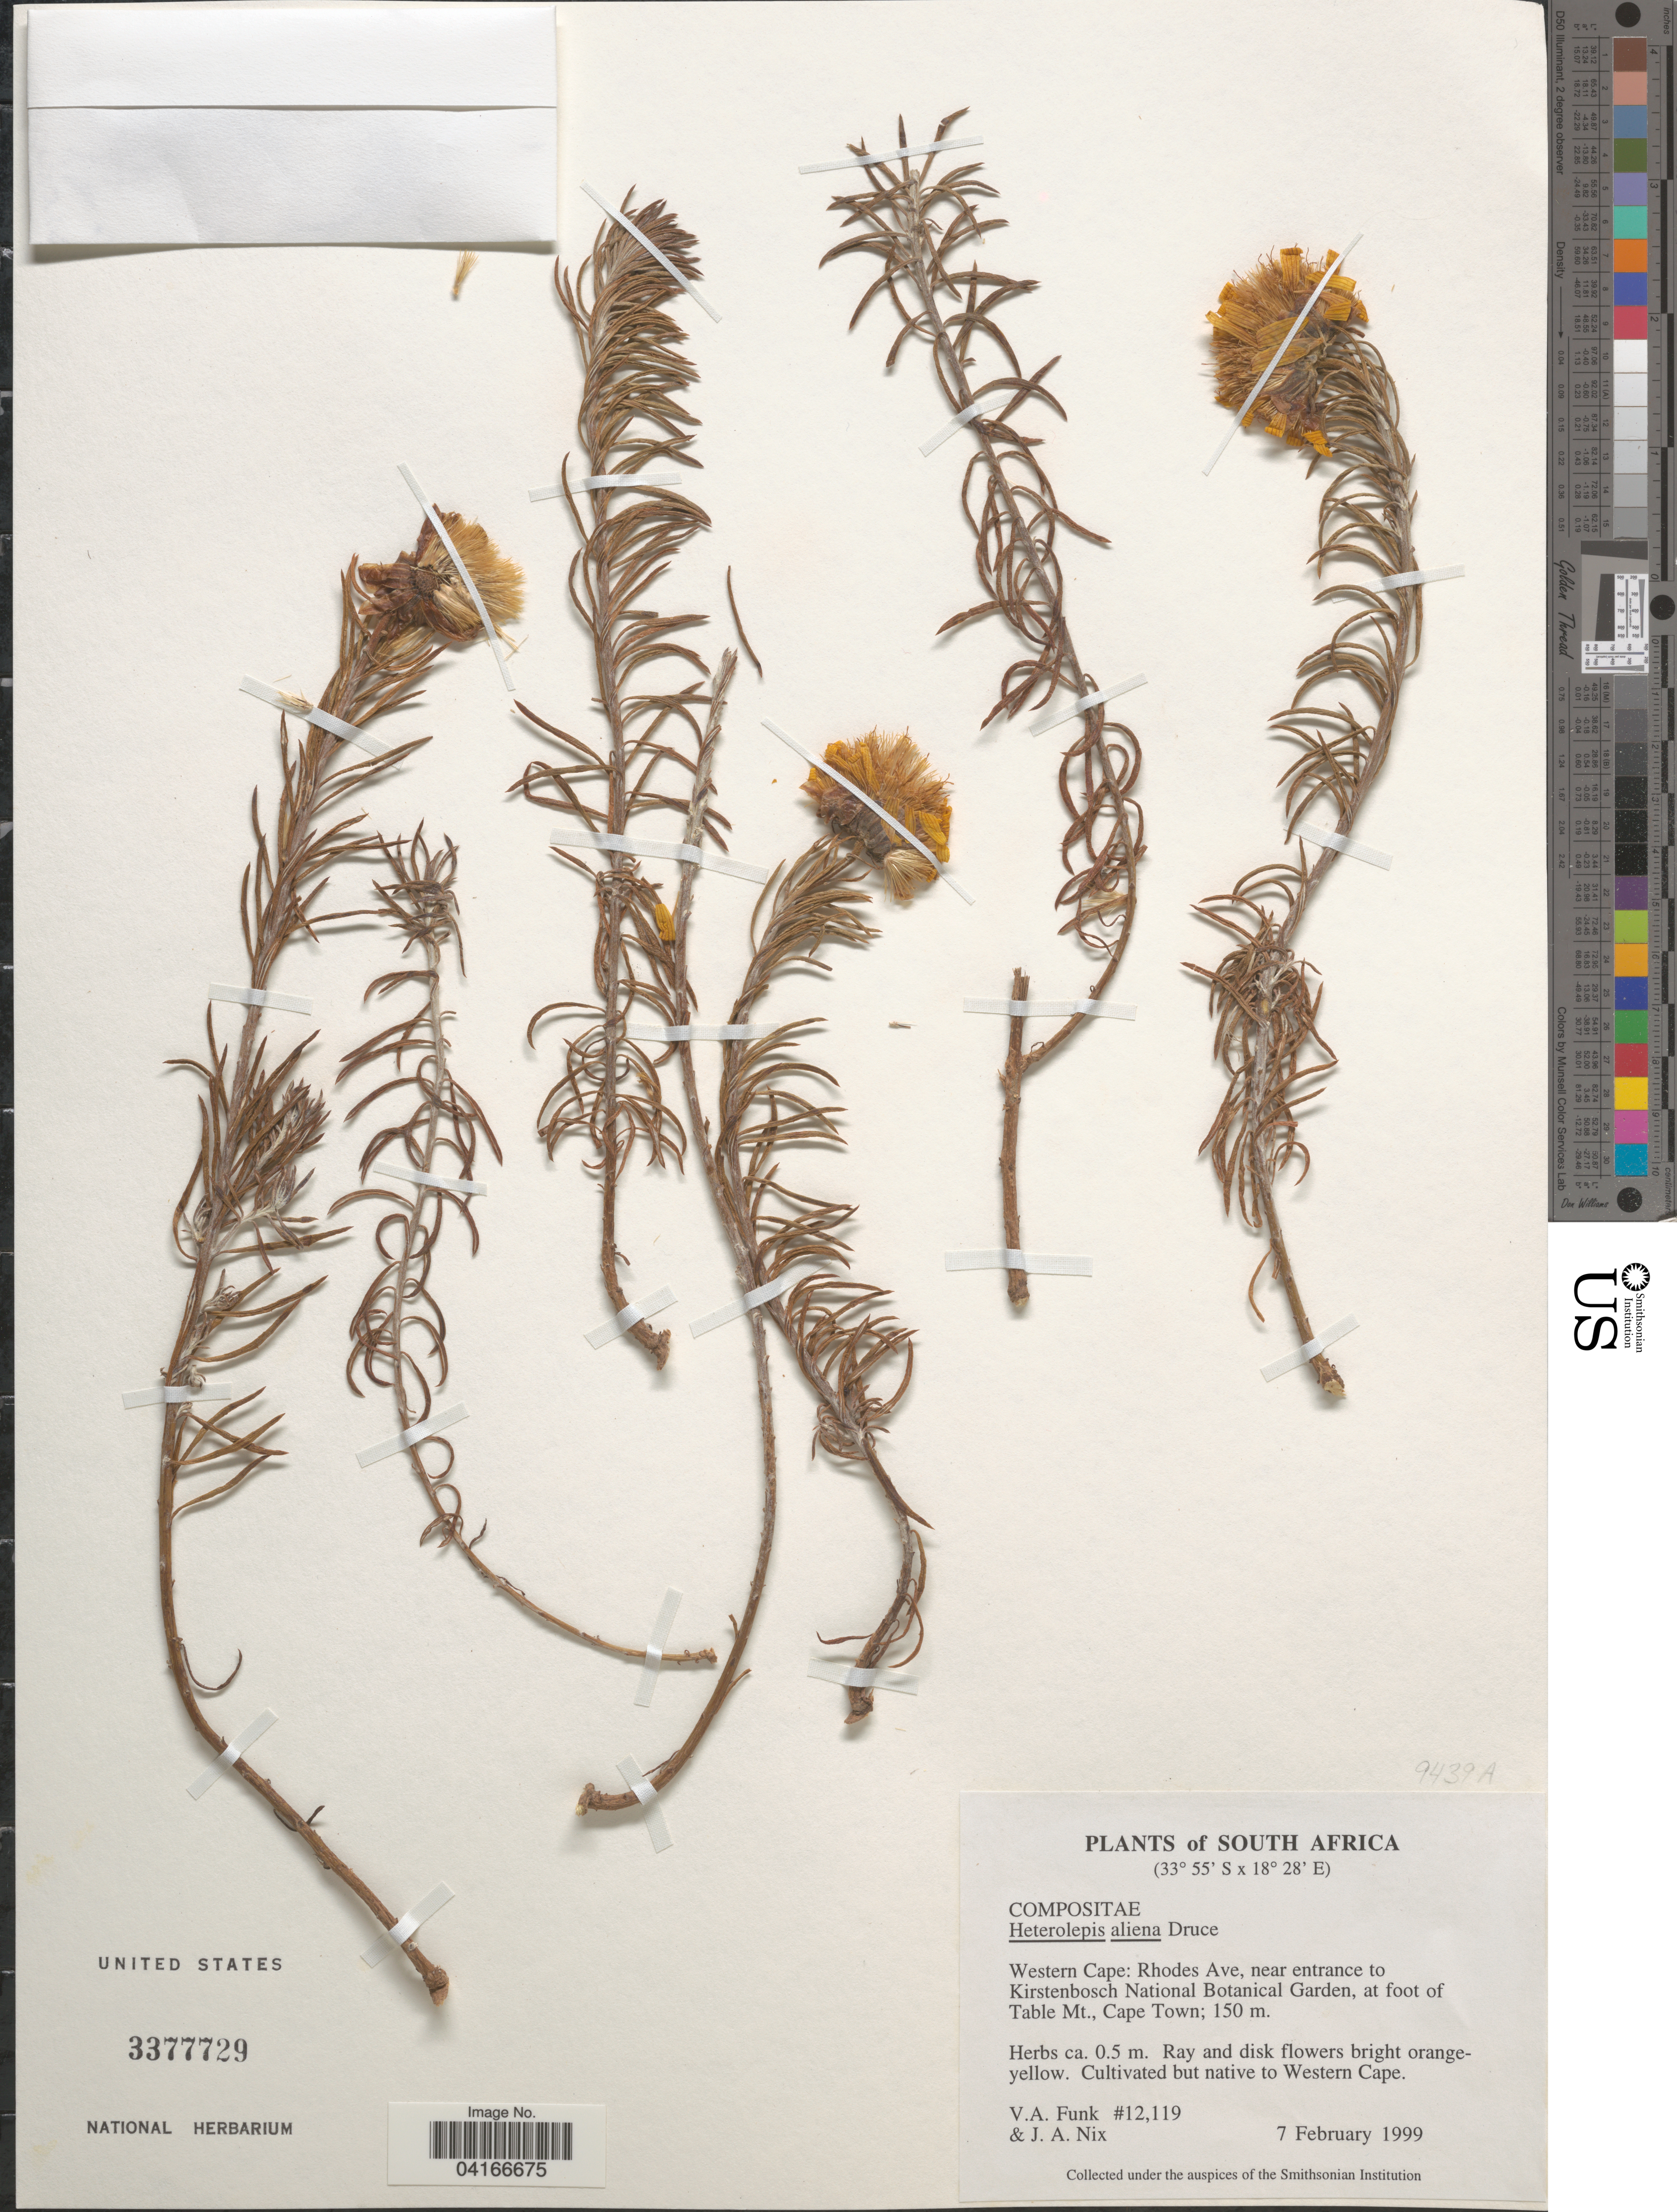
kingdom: Plantae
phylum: Tracheophyta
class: Magnoliopsida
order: Asterales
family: Asteraceae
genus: Heterolepis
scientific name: Heterolepis aliena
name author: (L. f.) Druce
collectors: V. Funk & J. Nix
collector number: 12119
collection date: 1999-02-07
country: South Africa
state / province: Western Cape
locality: Rhodes Ave, near entrance to Kirstenboch National Botanical Garden, at foot of Table Mt., Cape Town. Cultivated but native to Western Cape.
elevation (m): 150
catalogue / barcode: US 3377729